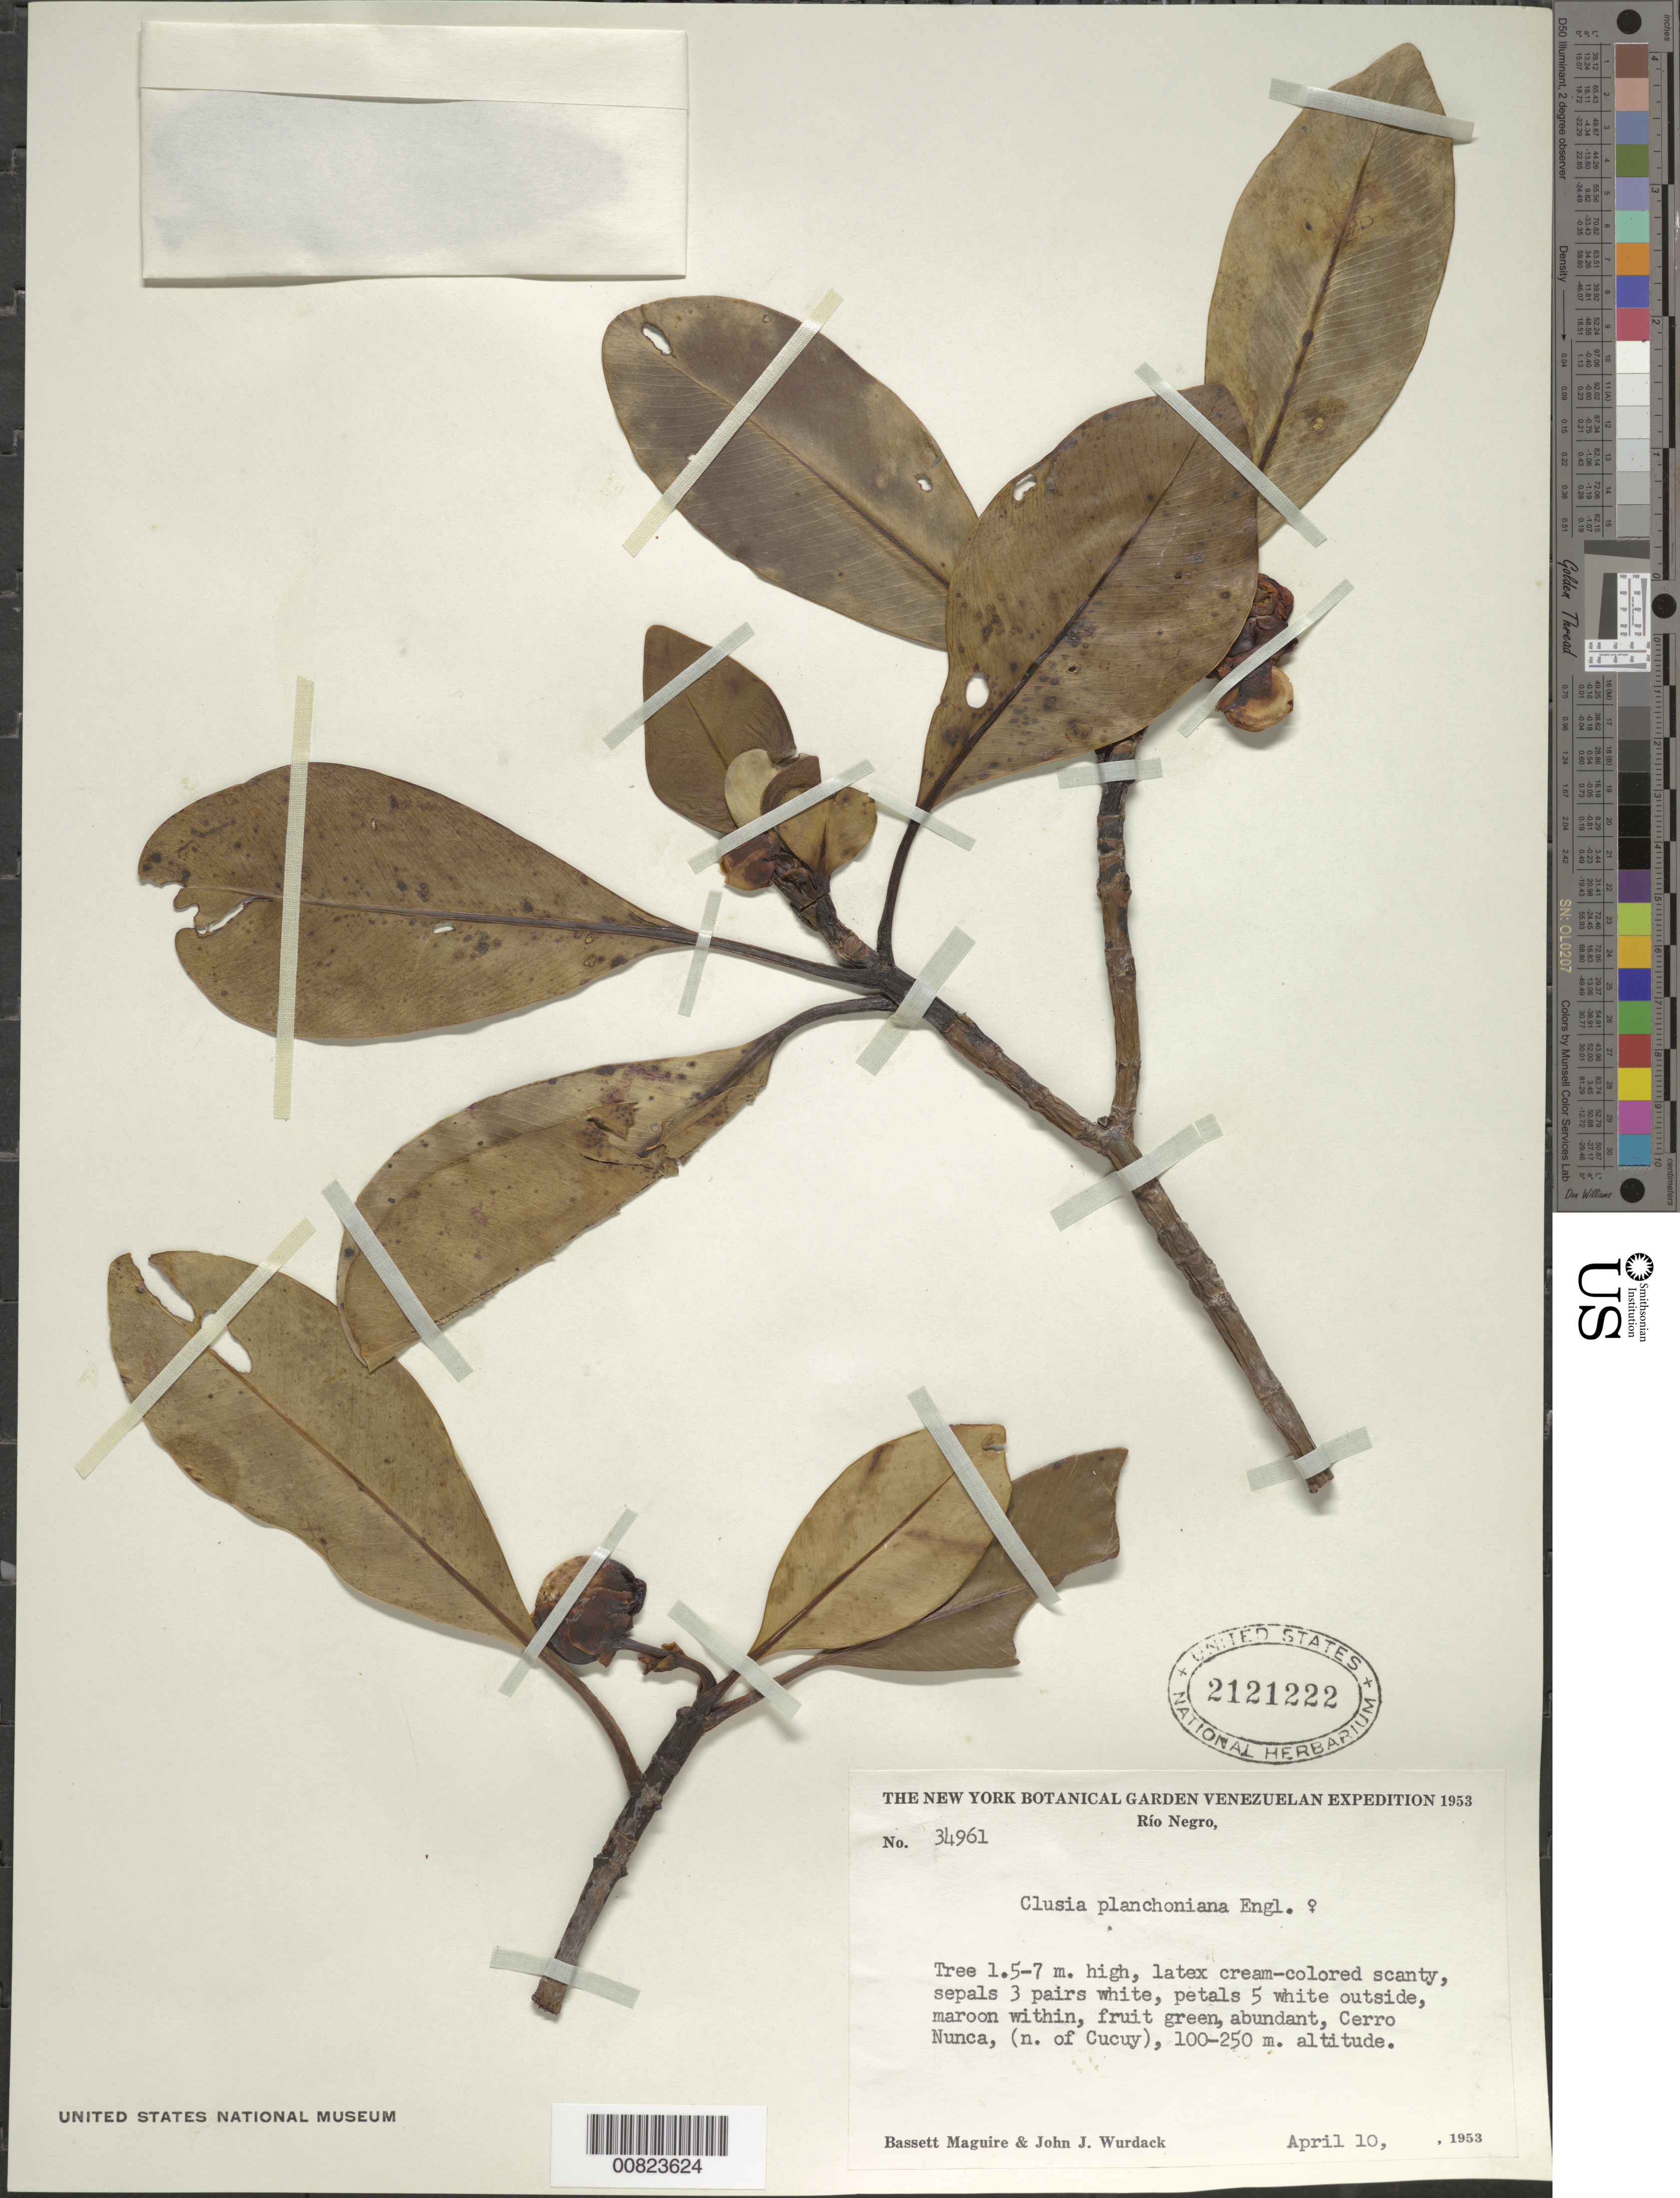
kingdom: Plantae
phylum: Tracheophyta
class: Magnoliopsida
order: Malpighiales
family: Clusiaceae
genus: Clusia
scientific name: Clusia planchoniana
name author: Engl.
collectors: B. Maguire & J. J. Wurdack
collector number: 34961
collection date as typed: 10-Apr-53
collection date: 1953-04-10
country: Venezuela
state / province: Amazonas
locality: Río Negro, Piedra Nunca, N of Piedra Cucuy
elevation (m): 100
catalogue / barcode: US 2121222